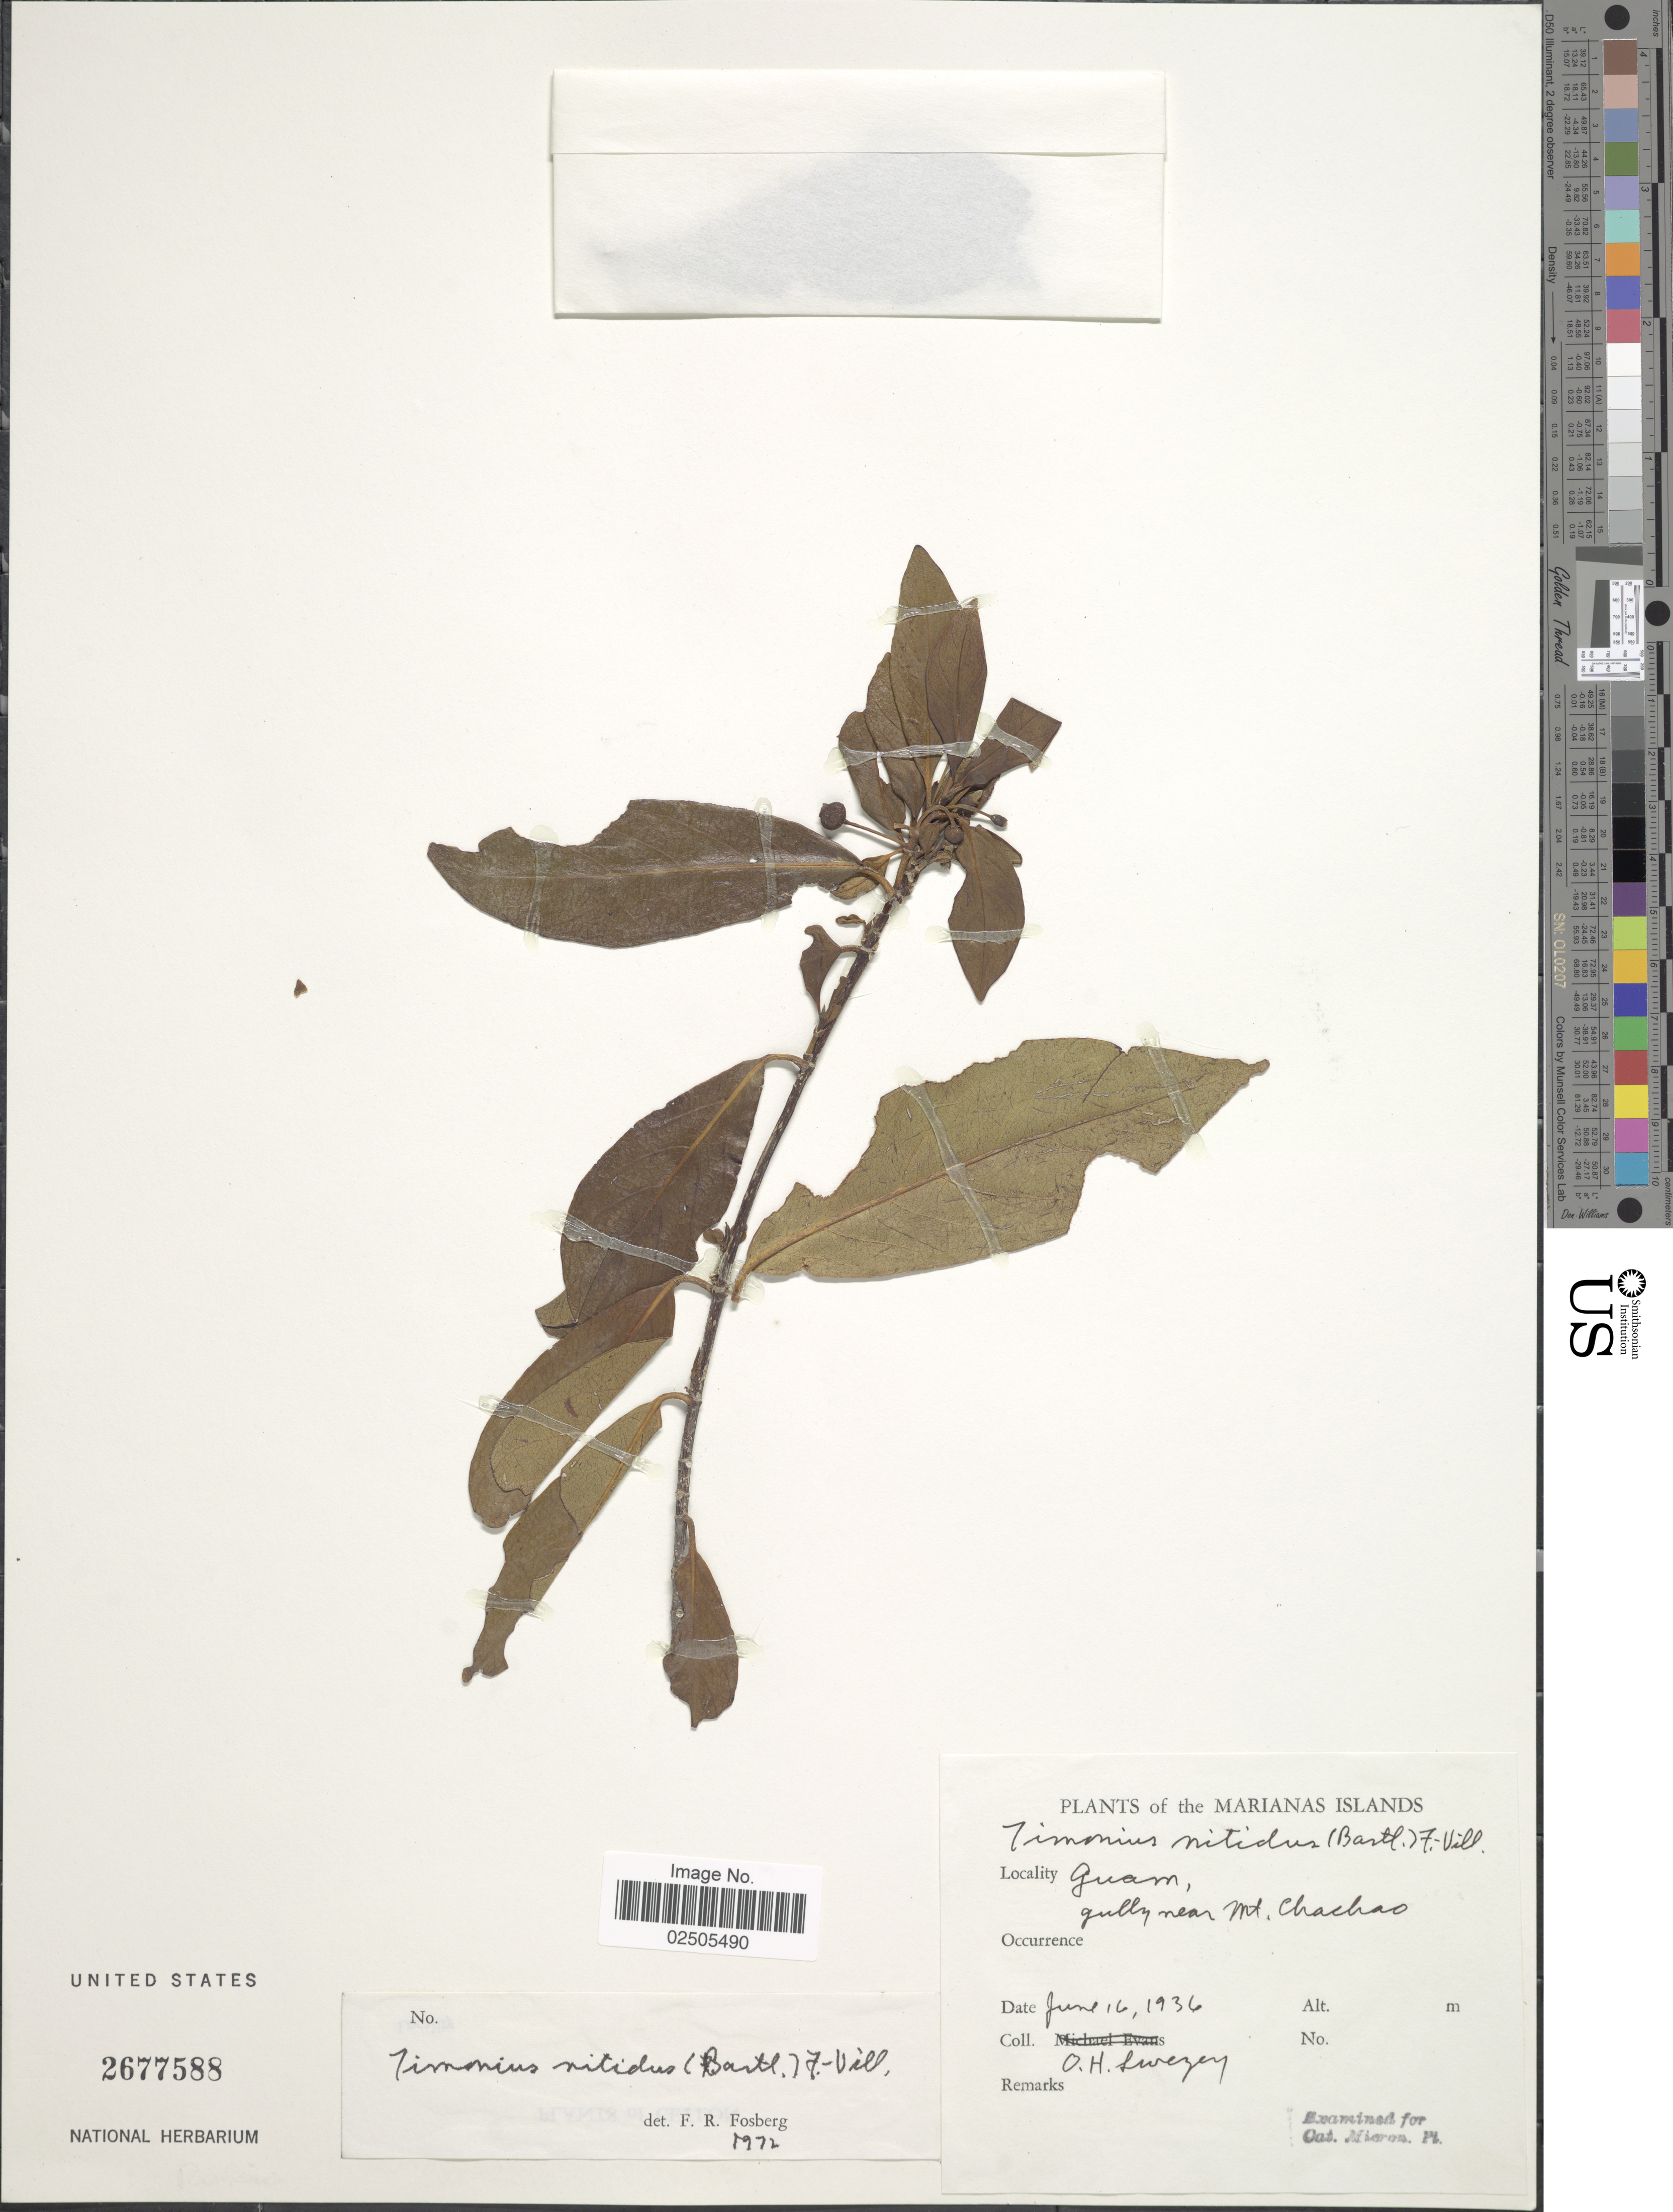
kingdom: Plantae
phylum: Tracheophyta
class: Magnoliopsida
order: Gentianales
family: Rubiaceae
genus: Timonius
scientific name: Timonius nitidus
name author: (Bartl. ex DC.) Fern.-Vill.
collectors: O. H. Swezey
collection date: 1936-06-16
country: Guam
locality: Marianas Islands, gully near Mt. Chachao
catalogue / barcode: US 2677588